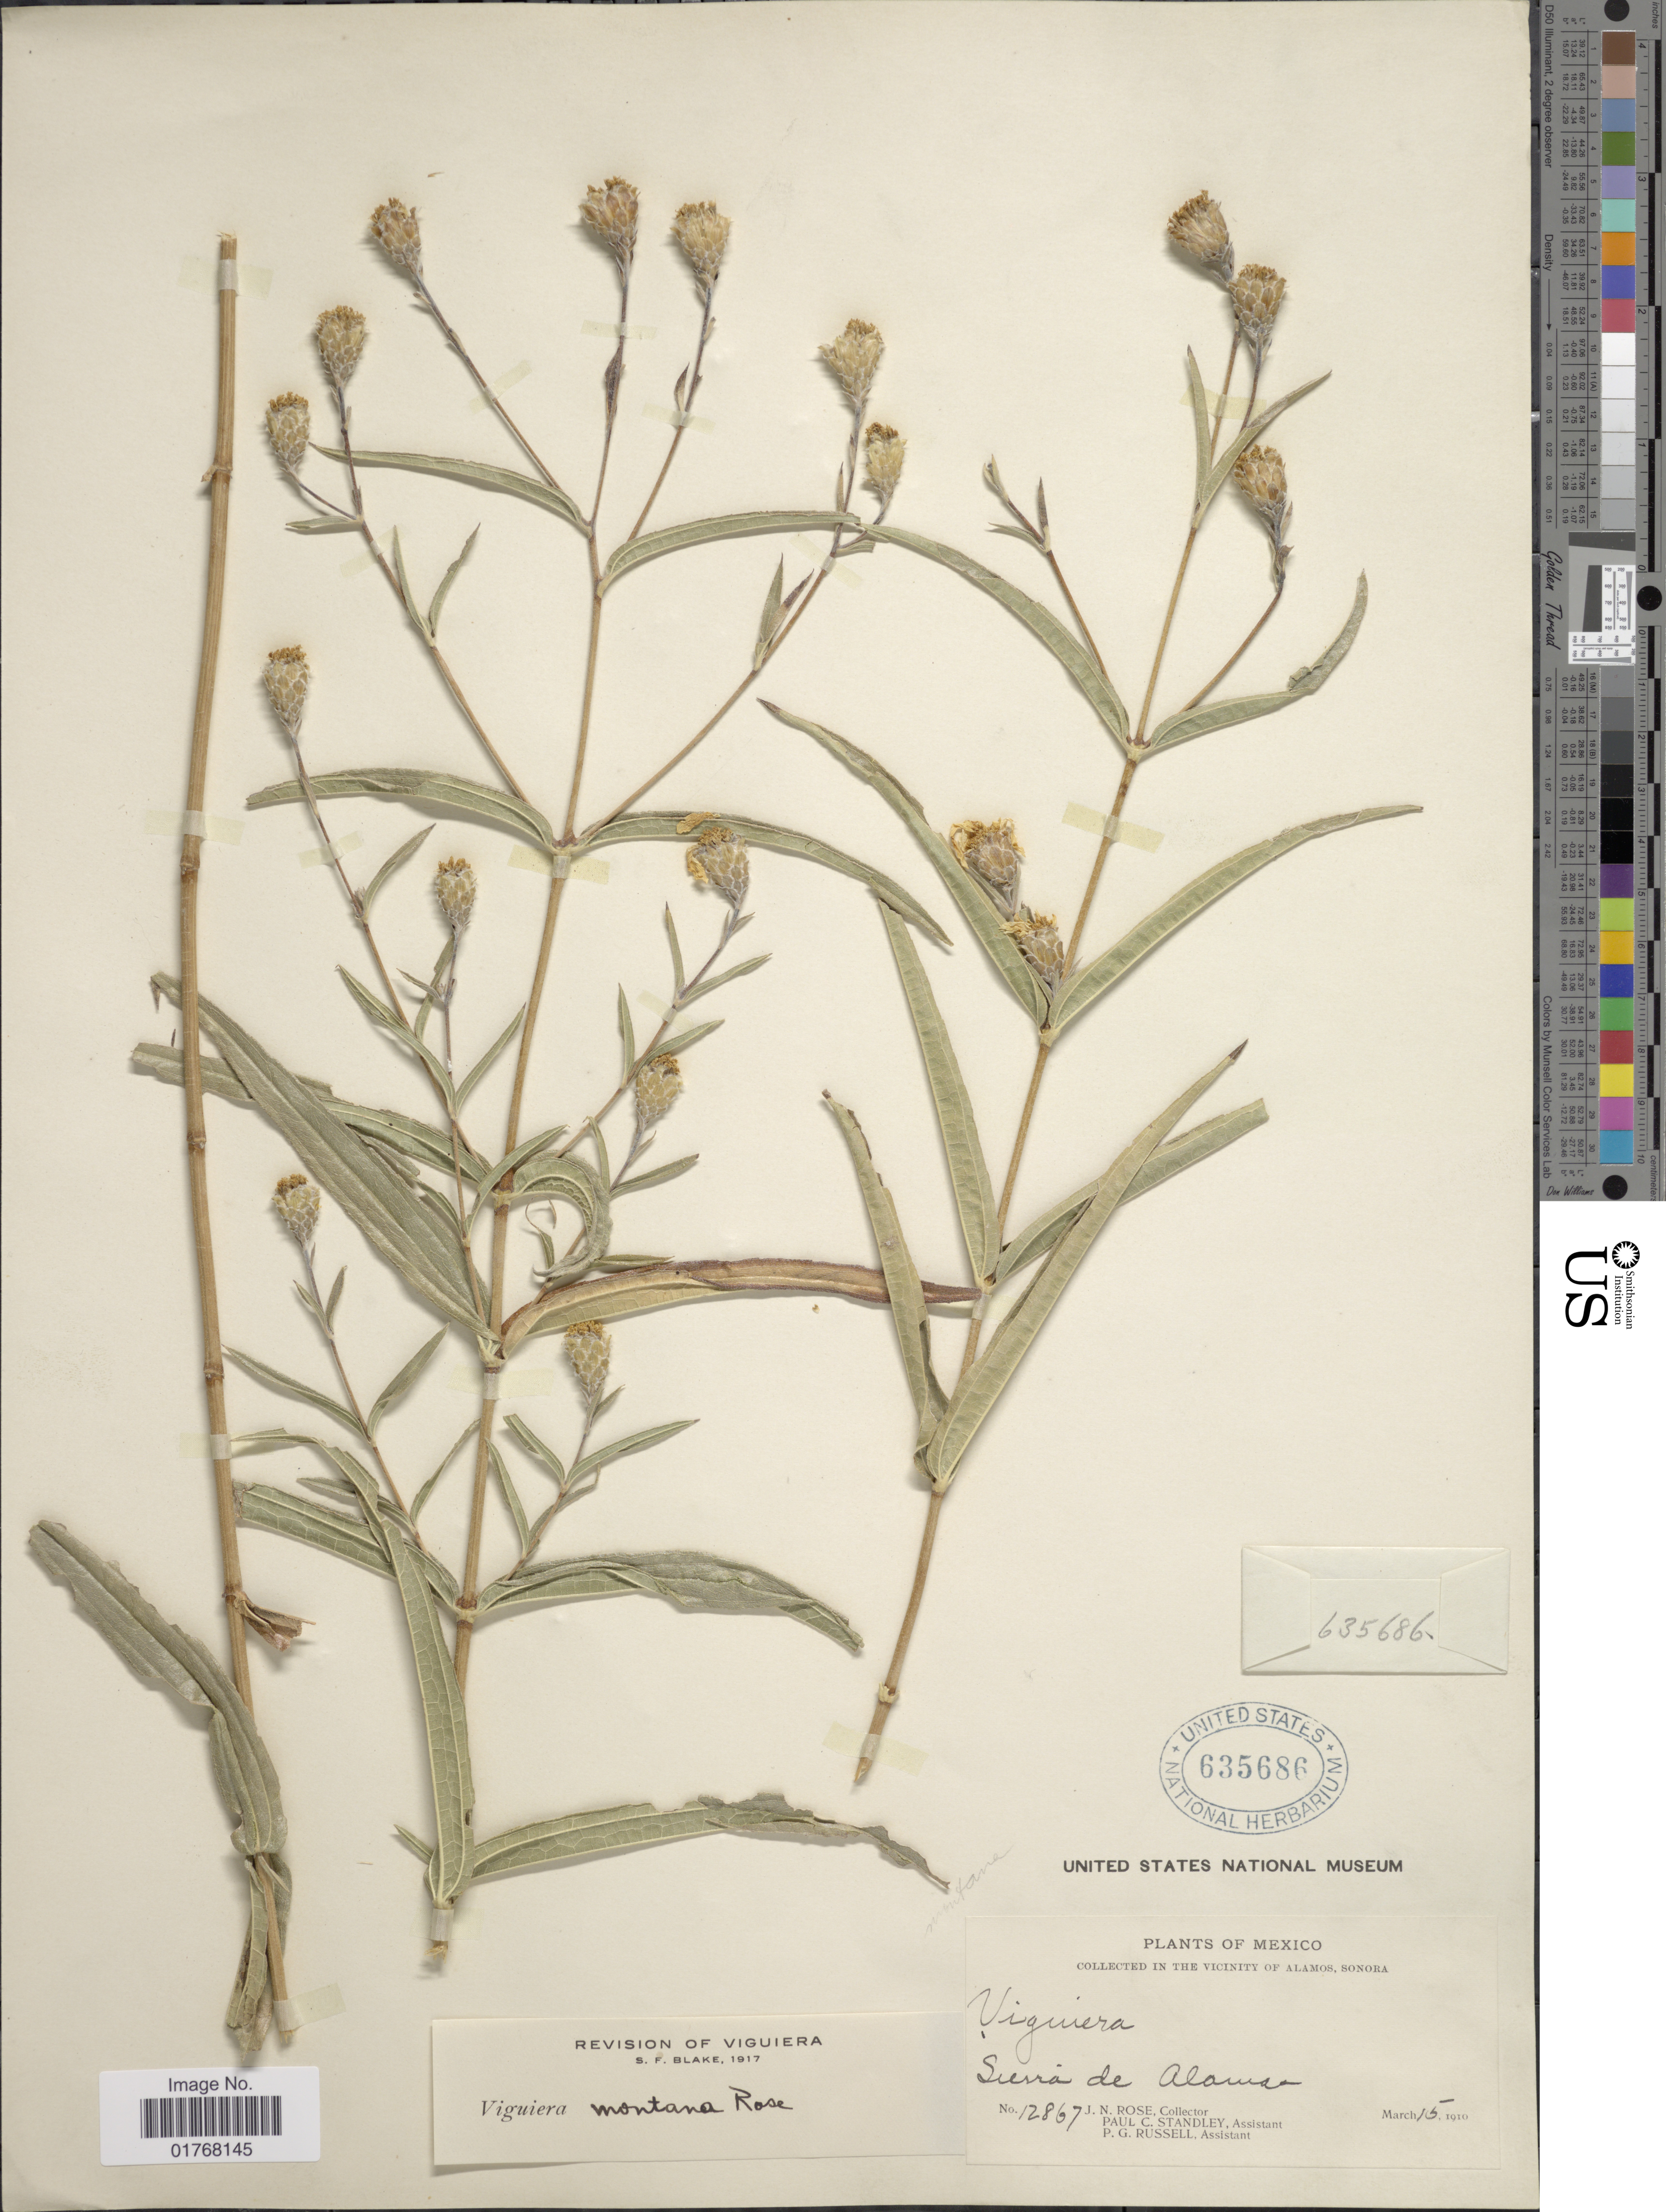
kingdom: Plantae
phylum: Tracheophyta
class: Magnoliopsida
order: Asterales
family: Asteraceae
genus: Viguiera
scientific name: Viguiera montana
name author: Rose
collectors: J. N. Rose, P. C. Standley & P. G. Russell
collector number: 12867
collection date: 1910-03-15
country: Mexico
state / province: Sonora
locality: Sierra de Alamao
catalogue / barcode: US 635686